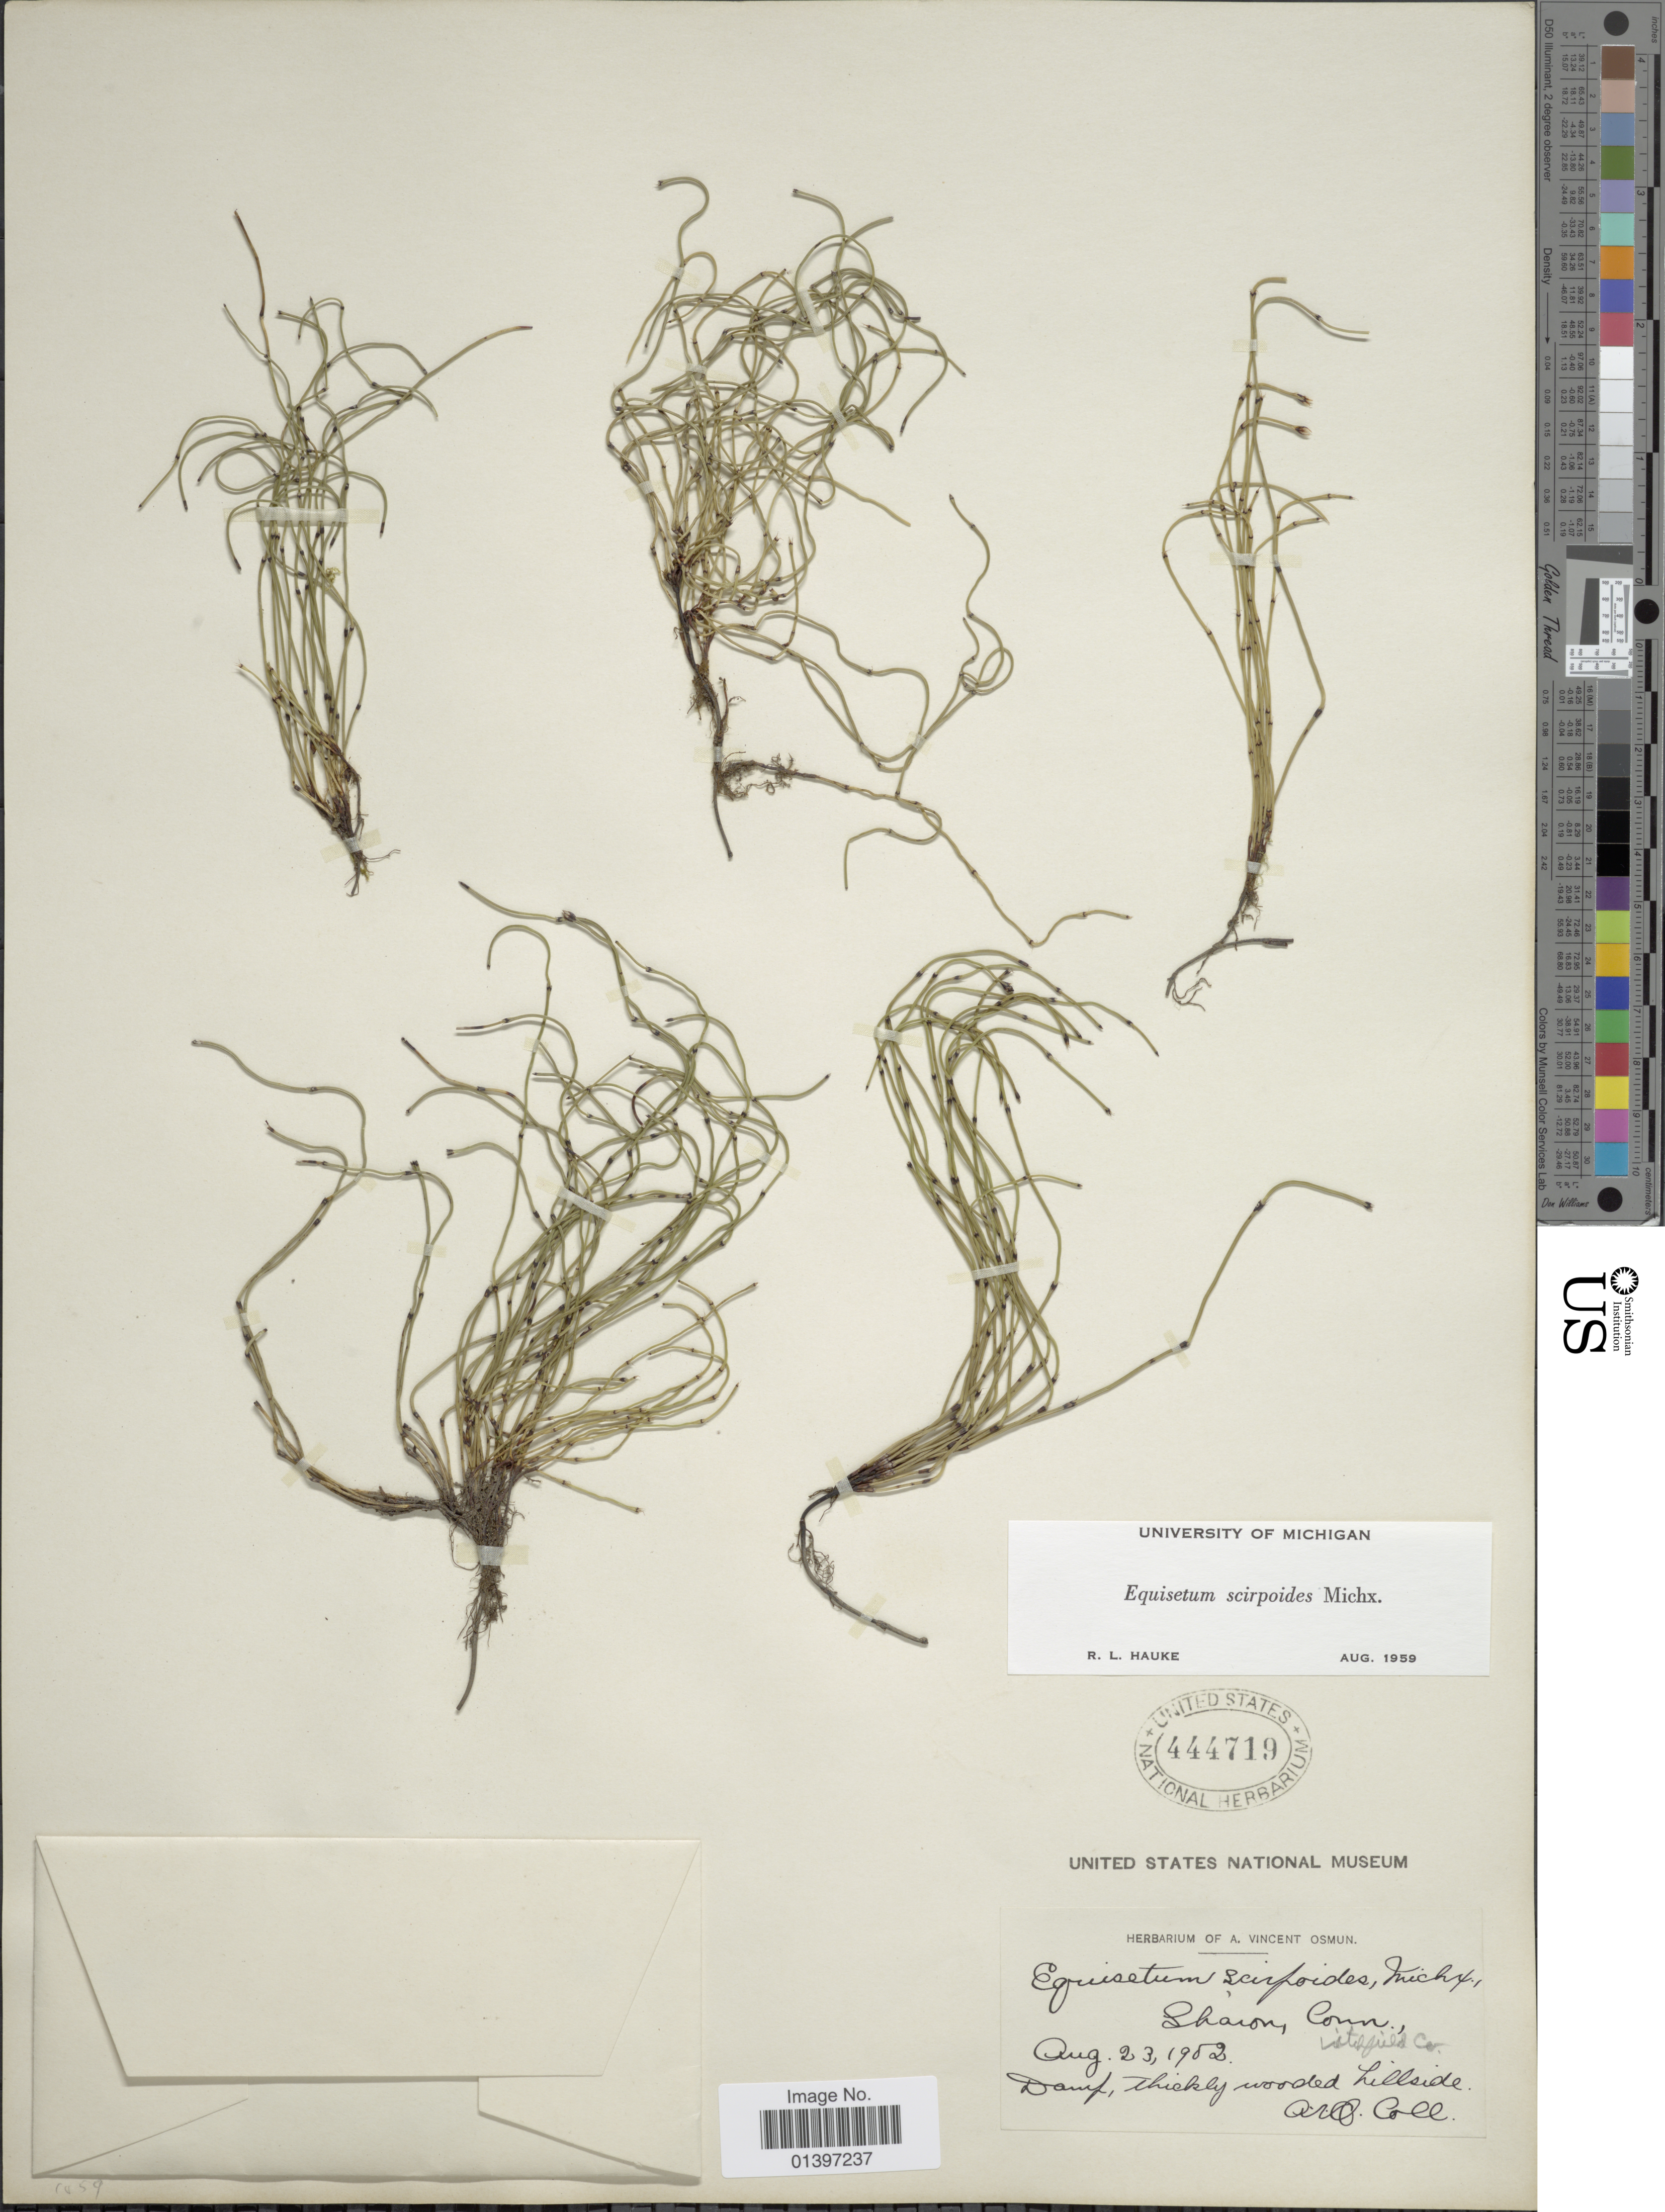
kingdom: Plantae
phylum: Tracheophyta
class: Polypodiopsida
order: Equisetales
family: Equisetaceae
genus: Equisetum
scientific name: Equisetum scirpoides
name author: Michx.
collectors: A. Ormun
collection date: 1952-08-23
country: United States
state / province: Connecticut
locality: Sharon, Conn., damp thickly wooded hillside, Litchfield Co.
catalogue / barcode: US 444719